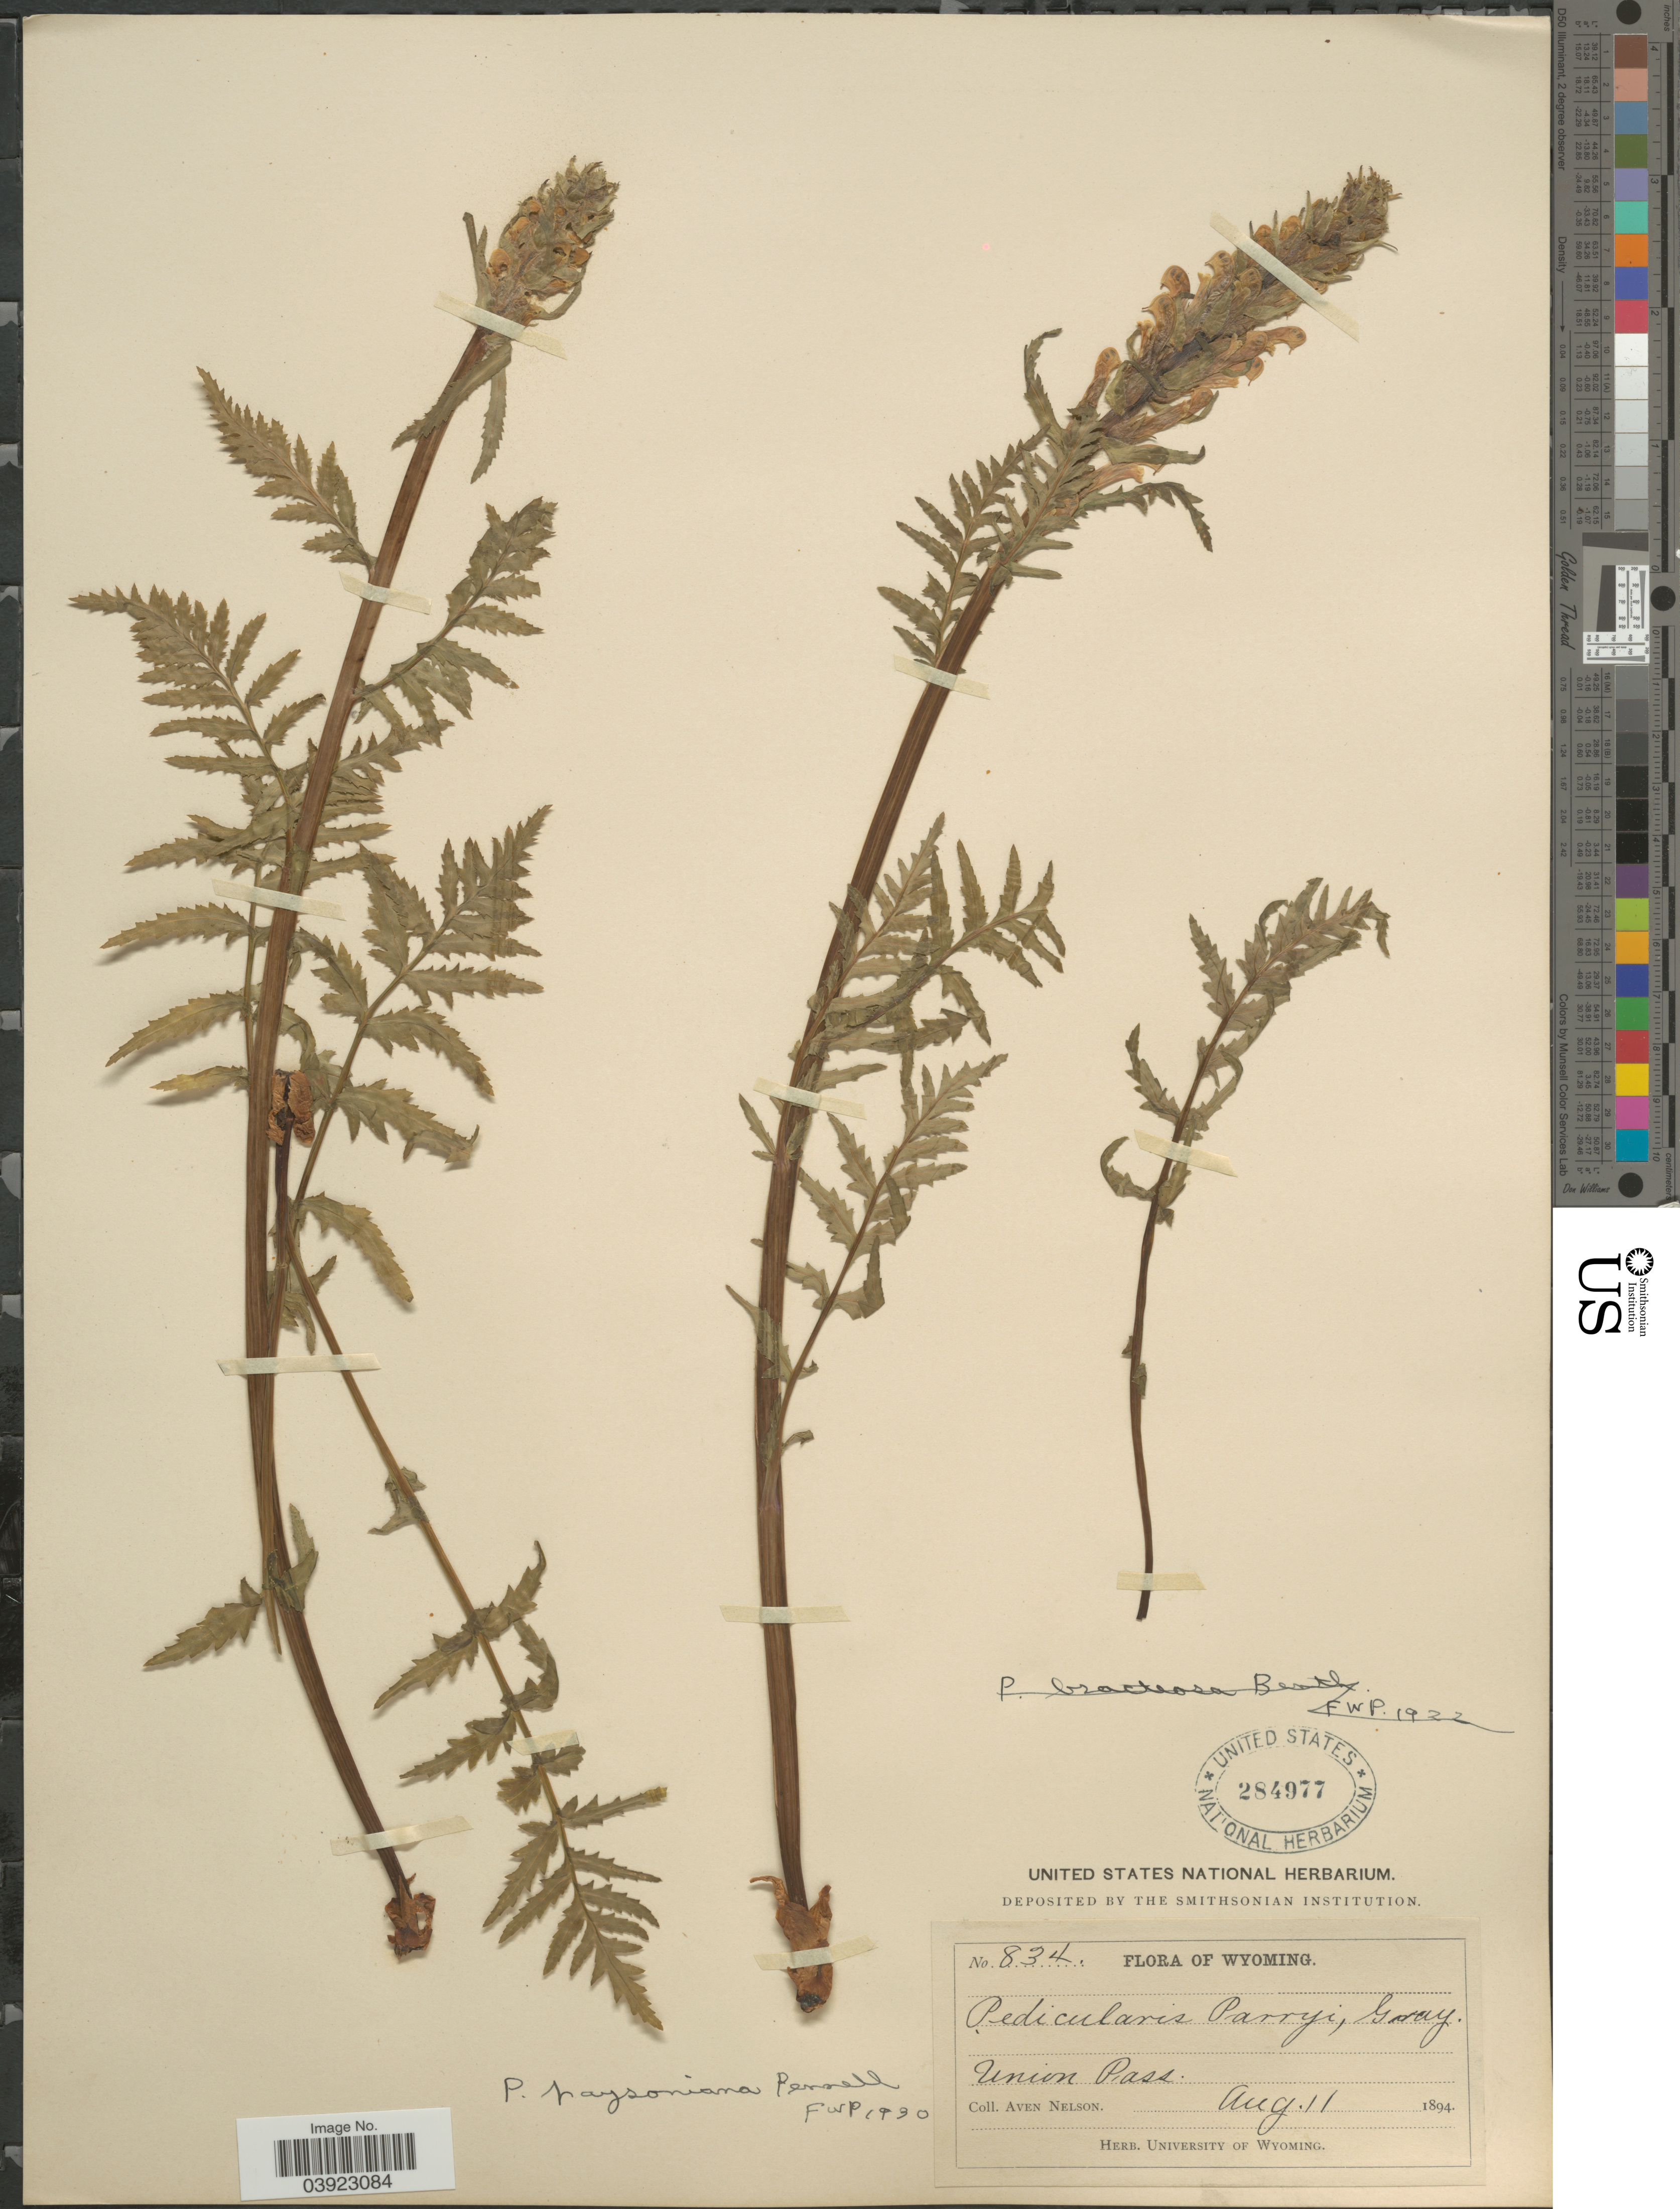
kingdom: Plantae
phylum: Tracheophyta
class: Magnoliopsida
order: Lamiales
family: Orobanchaceae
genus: Pedicularis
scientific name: Pedicularis paysoniana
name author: Pennell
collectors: A. Nelson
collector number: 834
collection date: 1894-08-11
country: United States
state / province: Wyoming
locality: Union Pass.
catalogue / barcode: US 284977